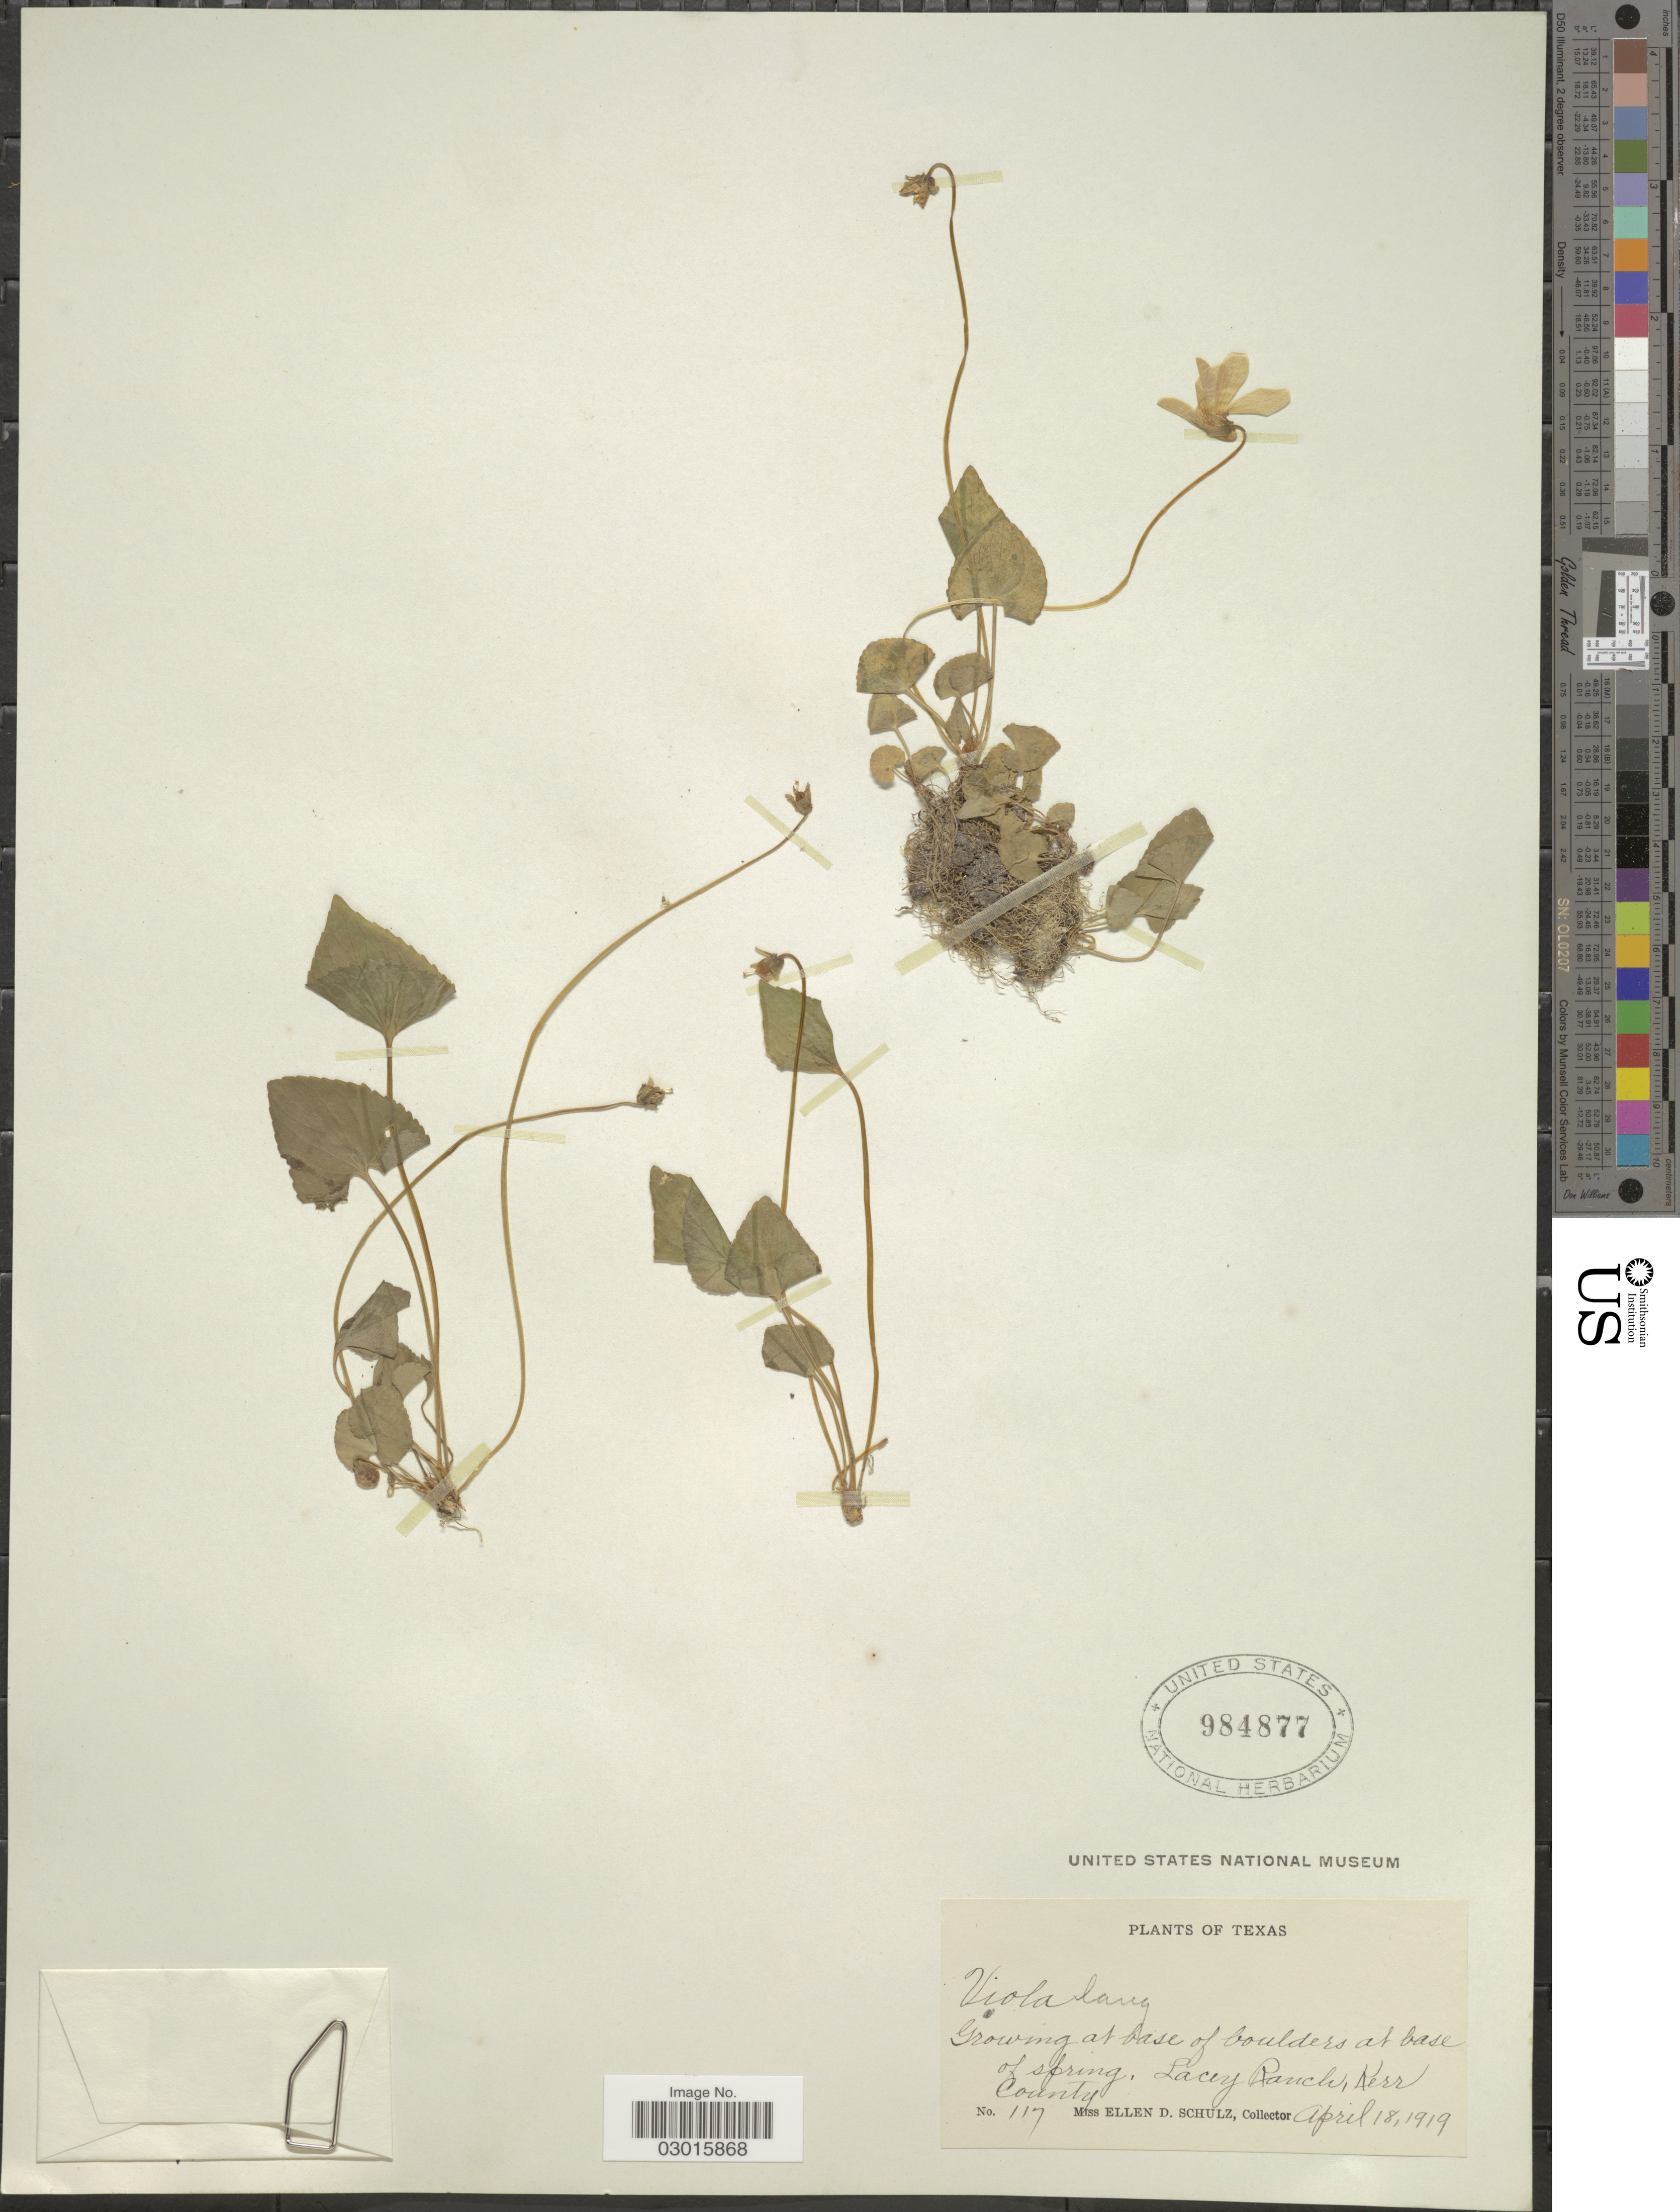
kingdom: Plantae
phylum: Tracheophyta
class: Magnoliopsida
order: Malpighiales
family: Violaceae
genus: Viola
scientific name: Viola langloisii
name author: Greene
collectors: E. D. Schulz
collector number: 117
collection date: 1919-04-18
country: United States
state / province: Texas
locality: Growing at base of boulders at base of spring, Lacey Ranch, Kerr County.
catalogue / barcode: US 984877